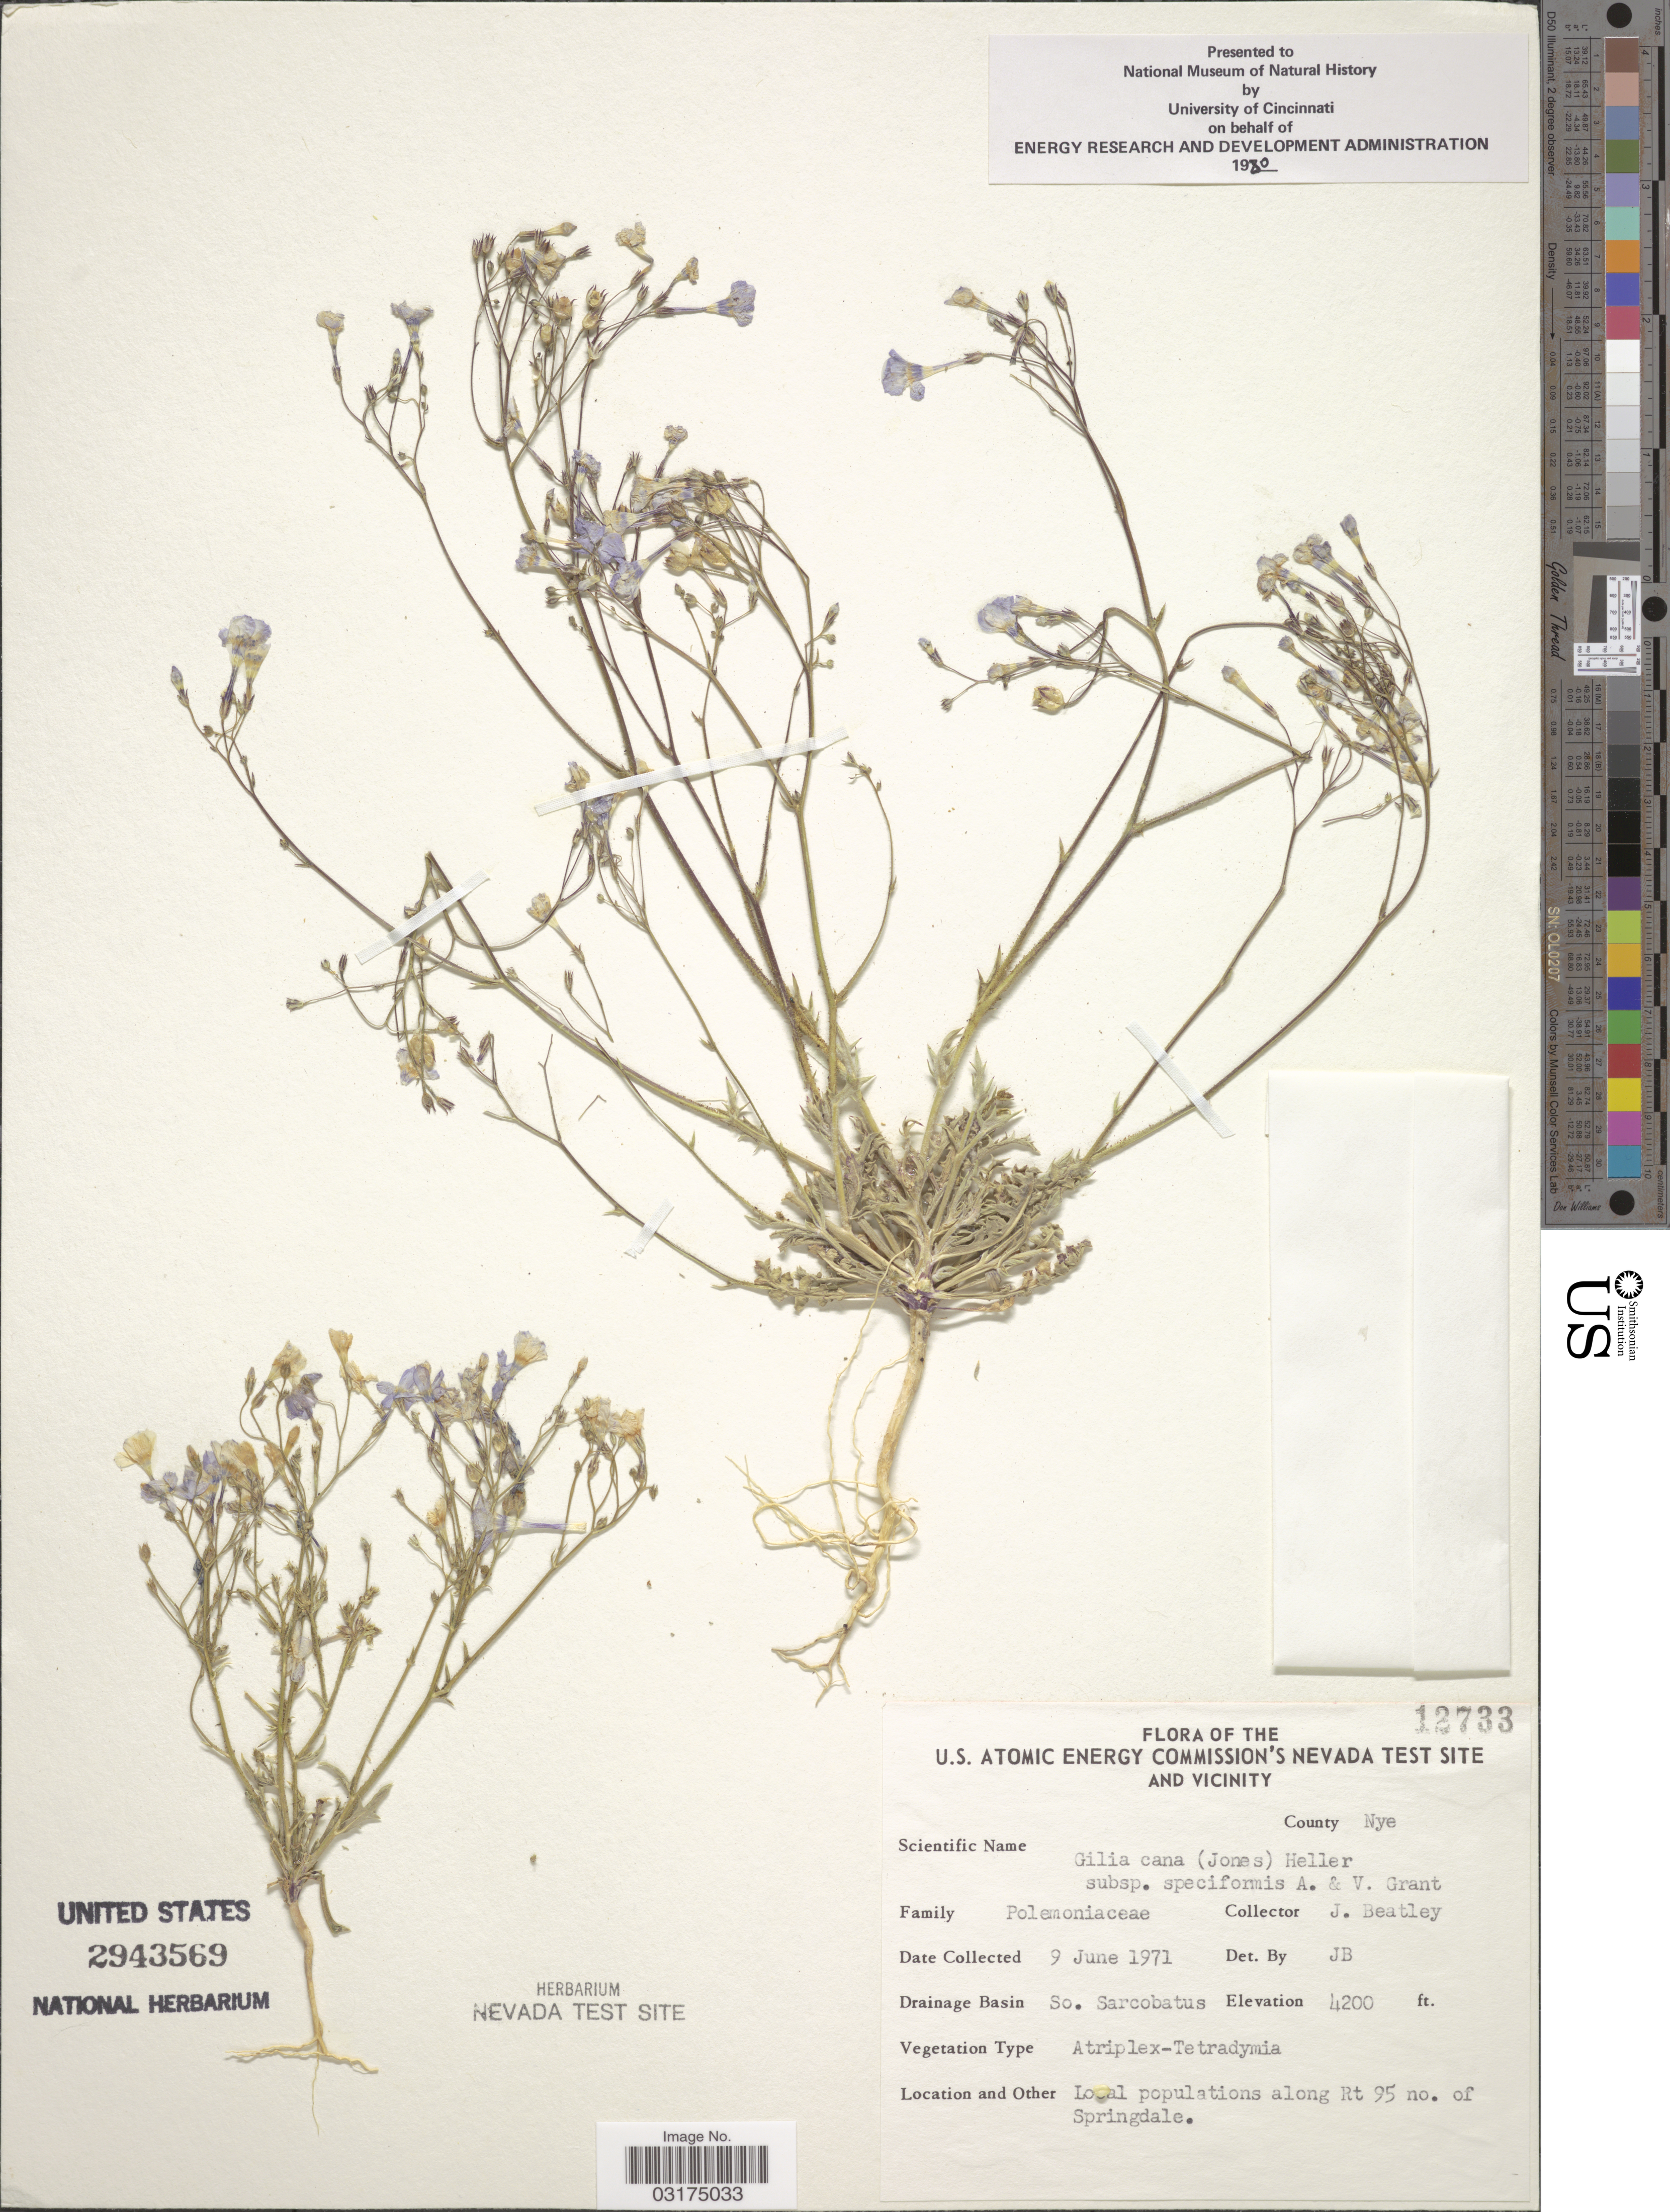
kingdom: Plantae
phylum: Tracheophyta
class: Magnoliopsida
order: Ericales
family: Polemoniaceae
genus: Gilia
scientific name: Gilia cana subsp. speciformis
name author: A.D. Grant & V.E. Grant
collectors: J. C. Beatley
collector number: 12733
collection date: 1971-06-09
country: United States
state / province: Nevada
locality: The U. S. Atomic Energy Commission's Nevada Test Site and Vicinity. County Nye. Drainage Basin So. Sarcobatus. Along Rt 95 no. of Springdale.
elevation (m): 1280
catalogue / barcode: US 2943569